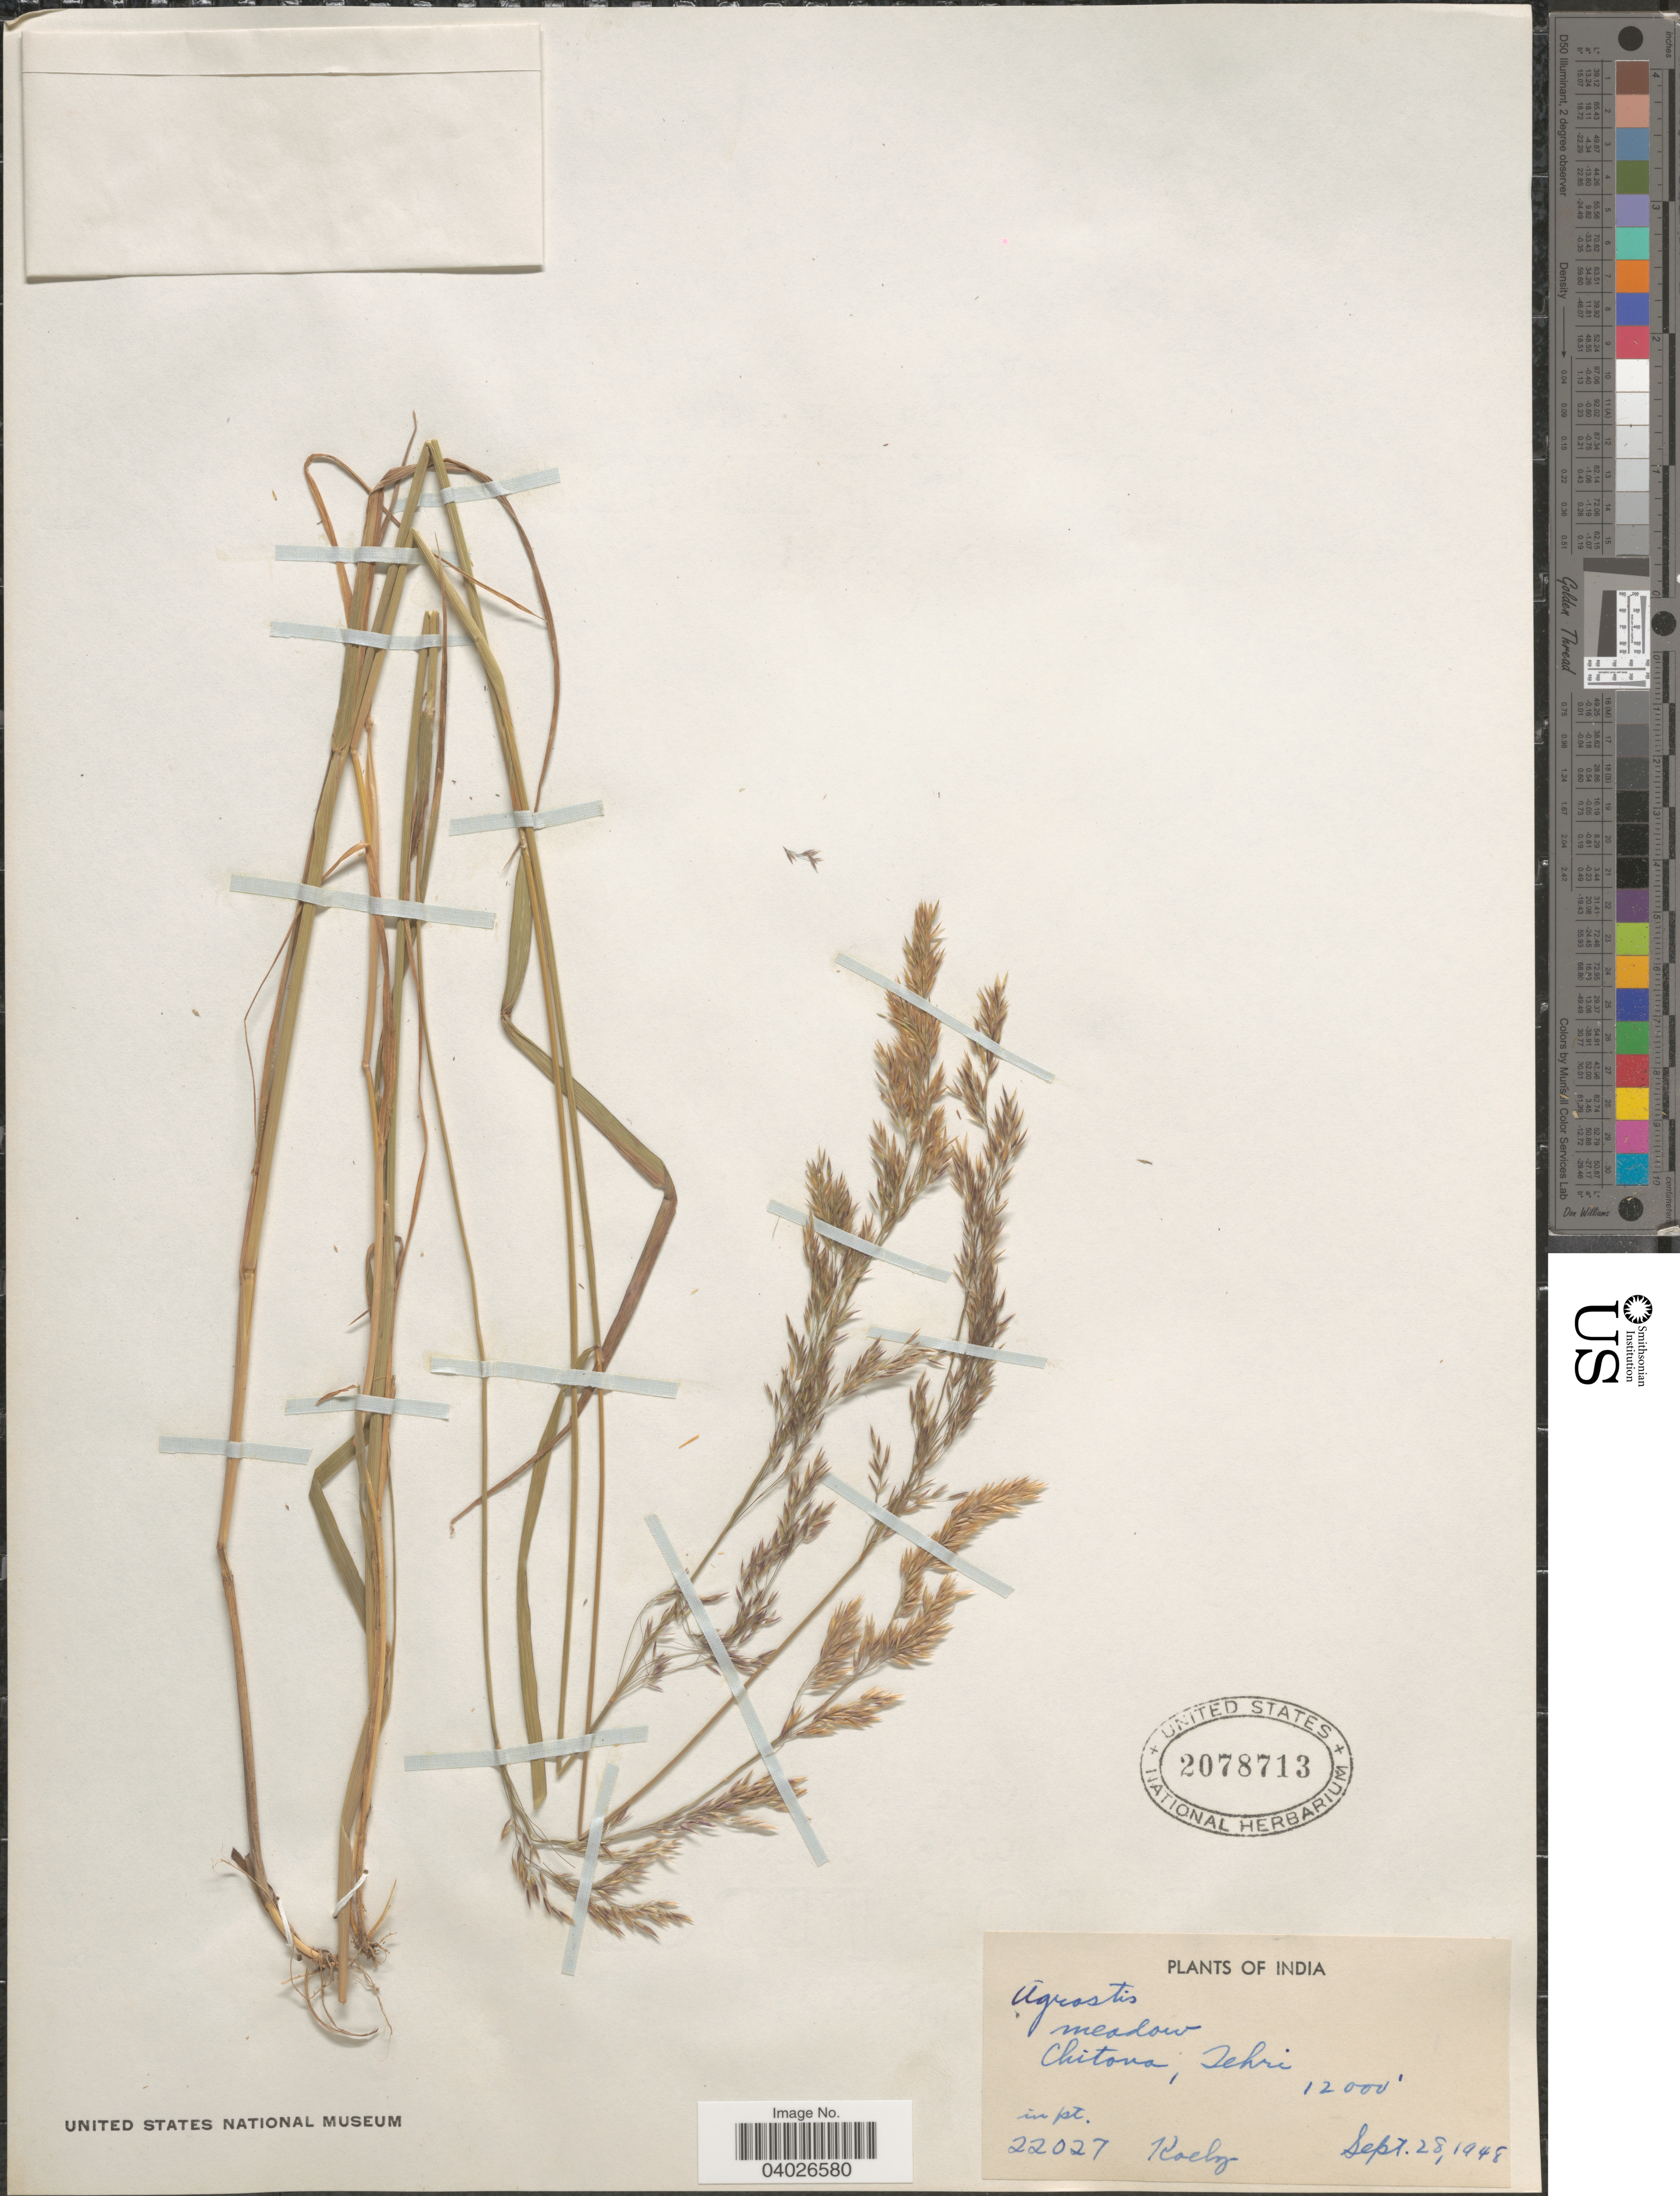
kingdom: Plantae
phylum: Tracheophyta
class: Liliopsida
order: Poales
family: Poaceae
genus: Agrostis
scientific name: Agrostis sp.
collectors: Koelz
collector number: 22027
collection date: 1948-09-28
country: India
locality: Chitona, Tehri.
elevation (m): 3658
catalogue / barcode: US 2078713